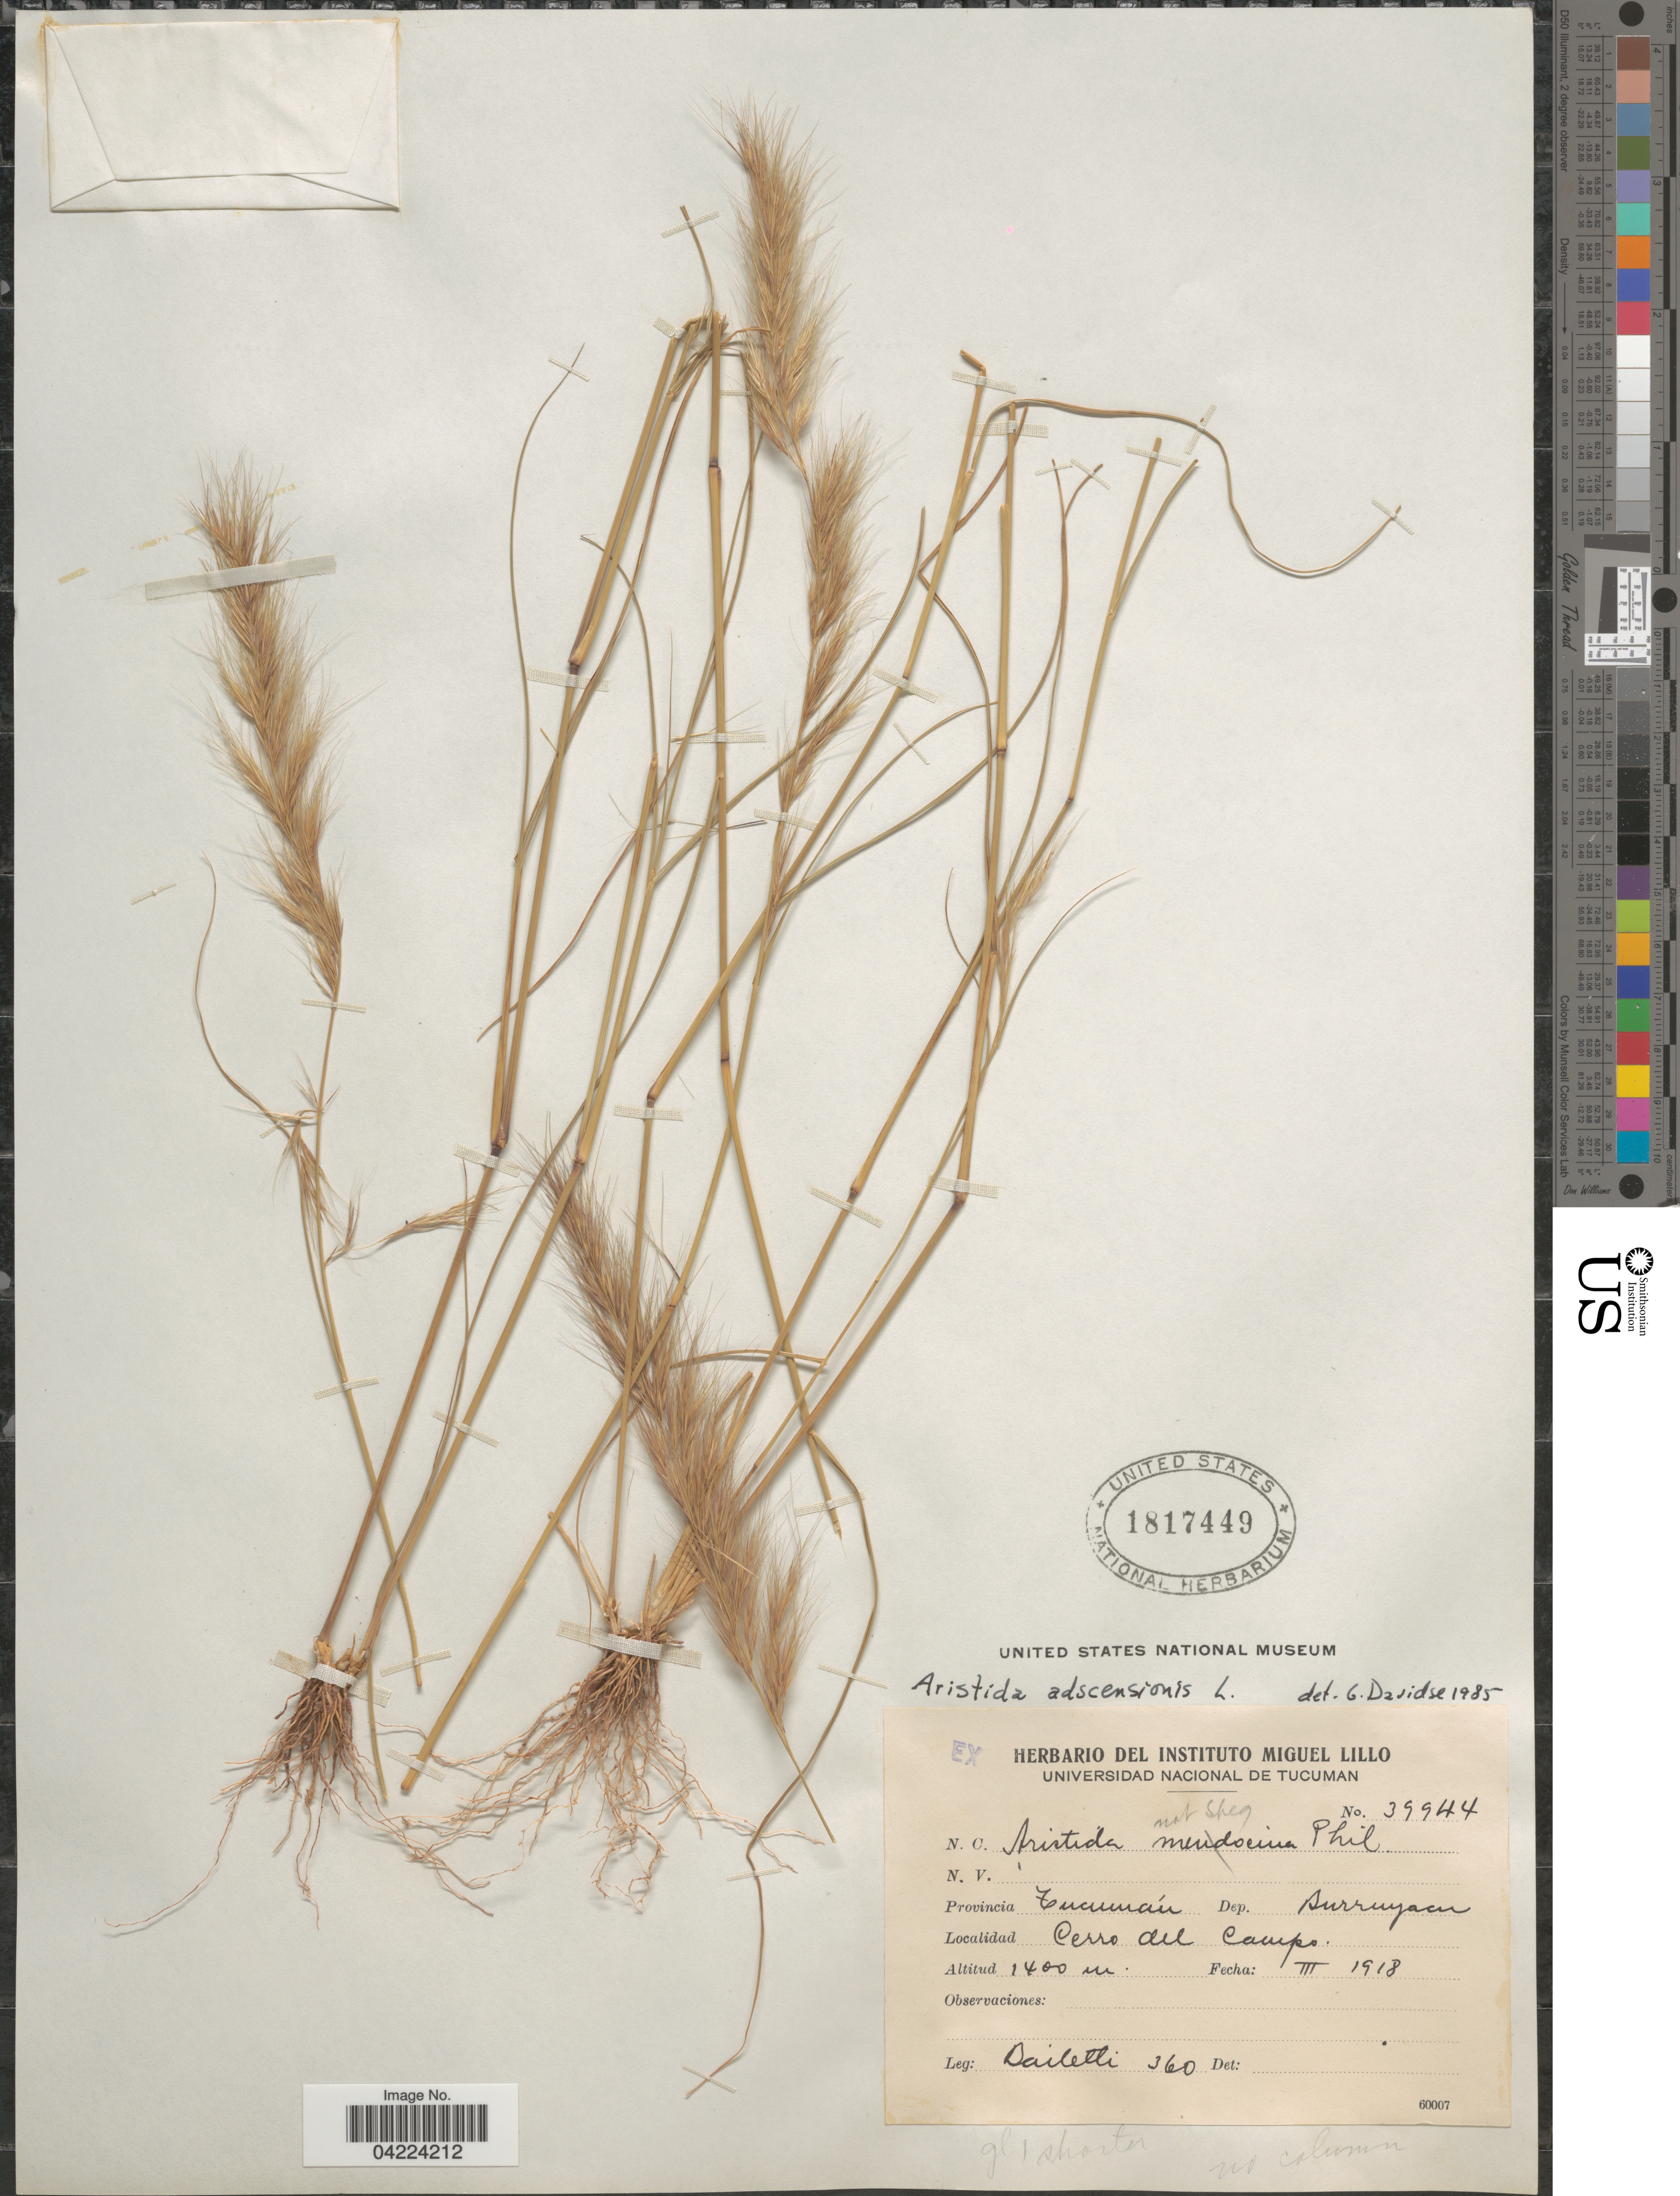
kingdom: Plantae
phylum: Tracheophyta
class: Liliopsida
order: Poales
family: Poaceae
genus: Aristida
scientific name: Aristida adscensionis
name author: L.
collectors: Bailetti, --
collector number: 39944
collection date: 1918-03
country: Argentina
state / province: Tucuman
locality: Dep. Burruyacu. Cerro del Campo.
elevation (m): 1400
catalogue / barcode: US 1817449